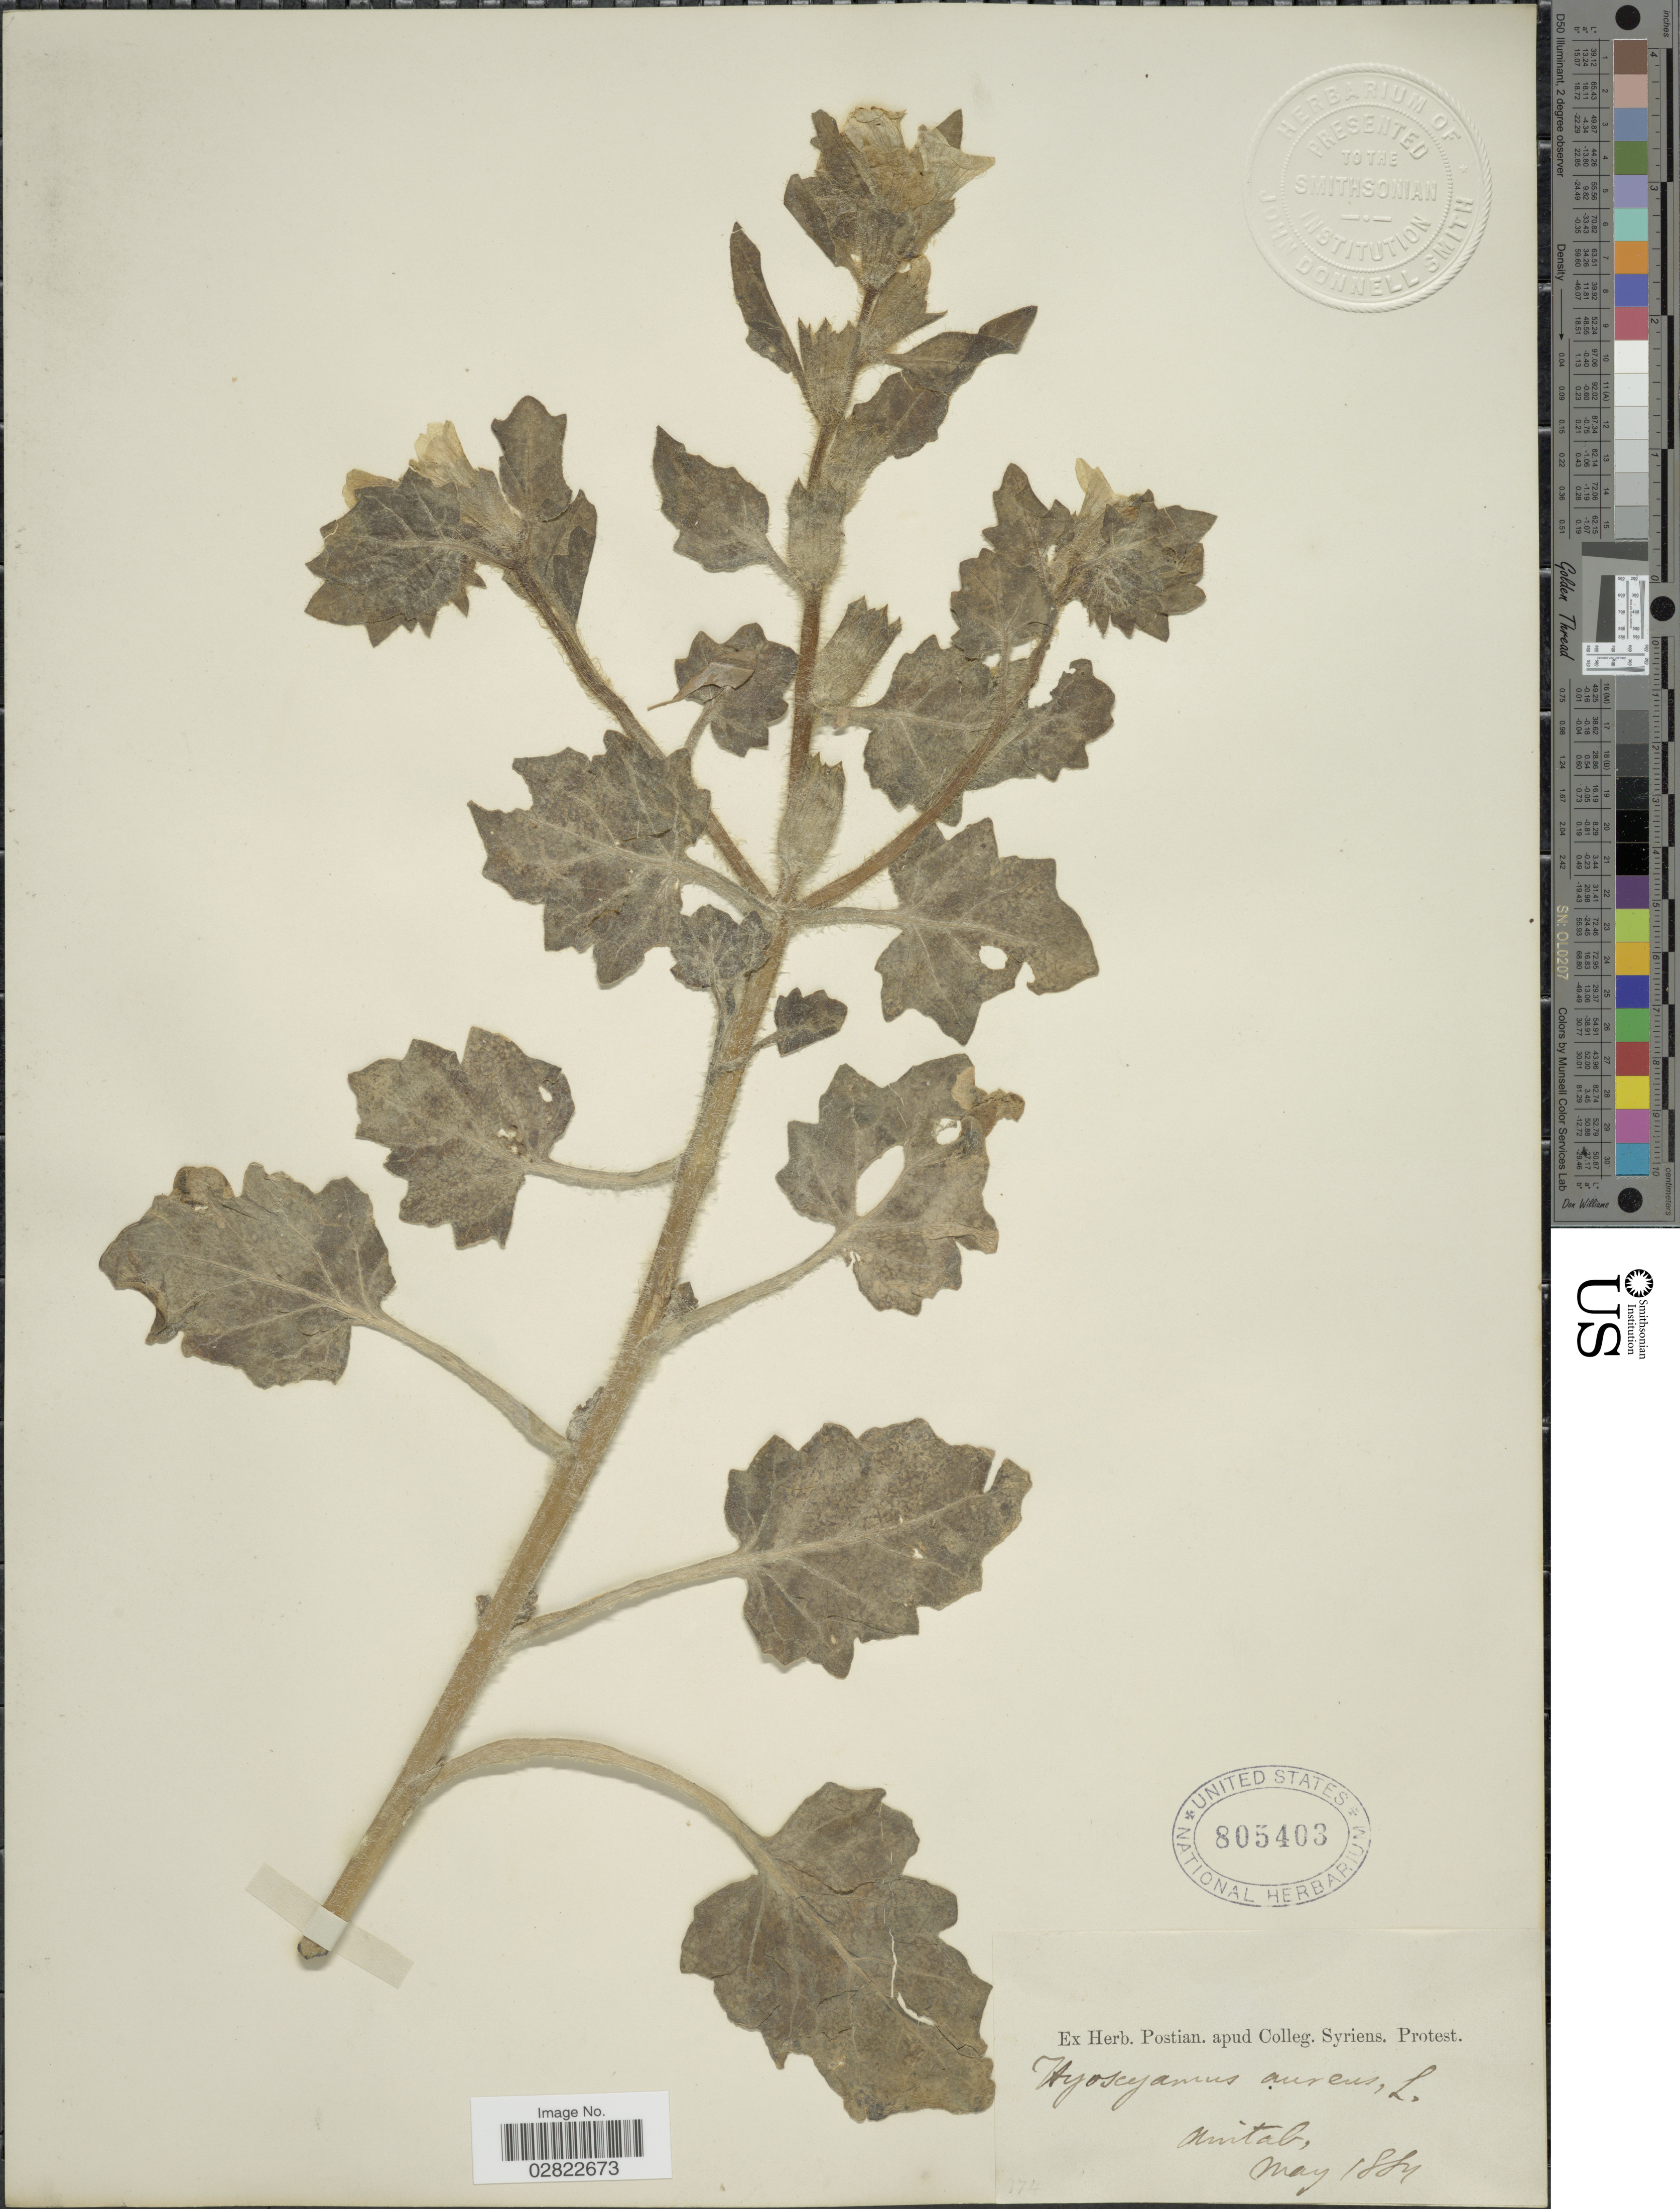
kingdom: Plantae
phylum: Tracheophyta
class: Magnoliopsida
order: Solanales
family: Solanaceae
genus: Hyoscyamus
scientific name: Hyoscyamus aureus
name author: L.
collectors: ex herb. Postian. apud Colleg. Syriens. Protest. USE "Fannie P. A. Shepard" (10308853) AS PRIMARY COLLECTOR INSTEAD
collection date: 1884-05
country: Turkey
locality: Aintab.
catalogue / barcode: US 805403